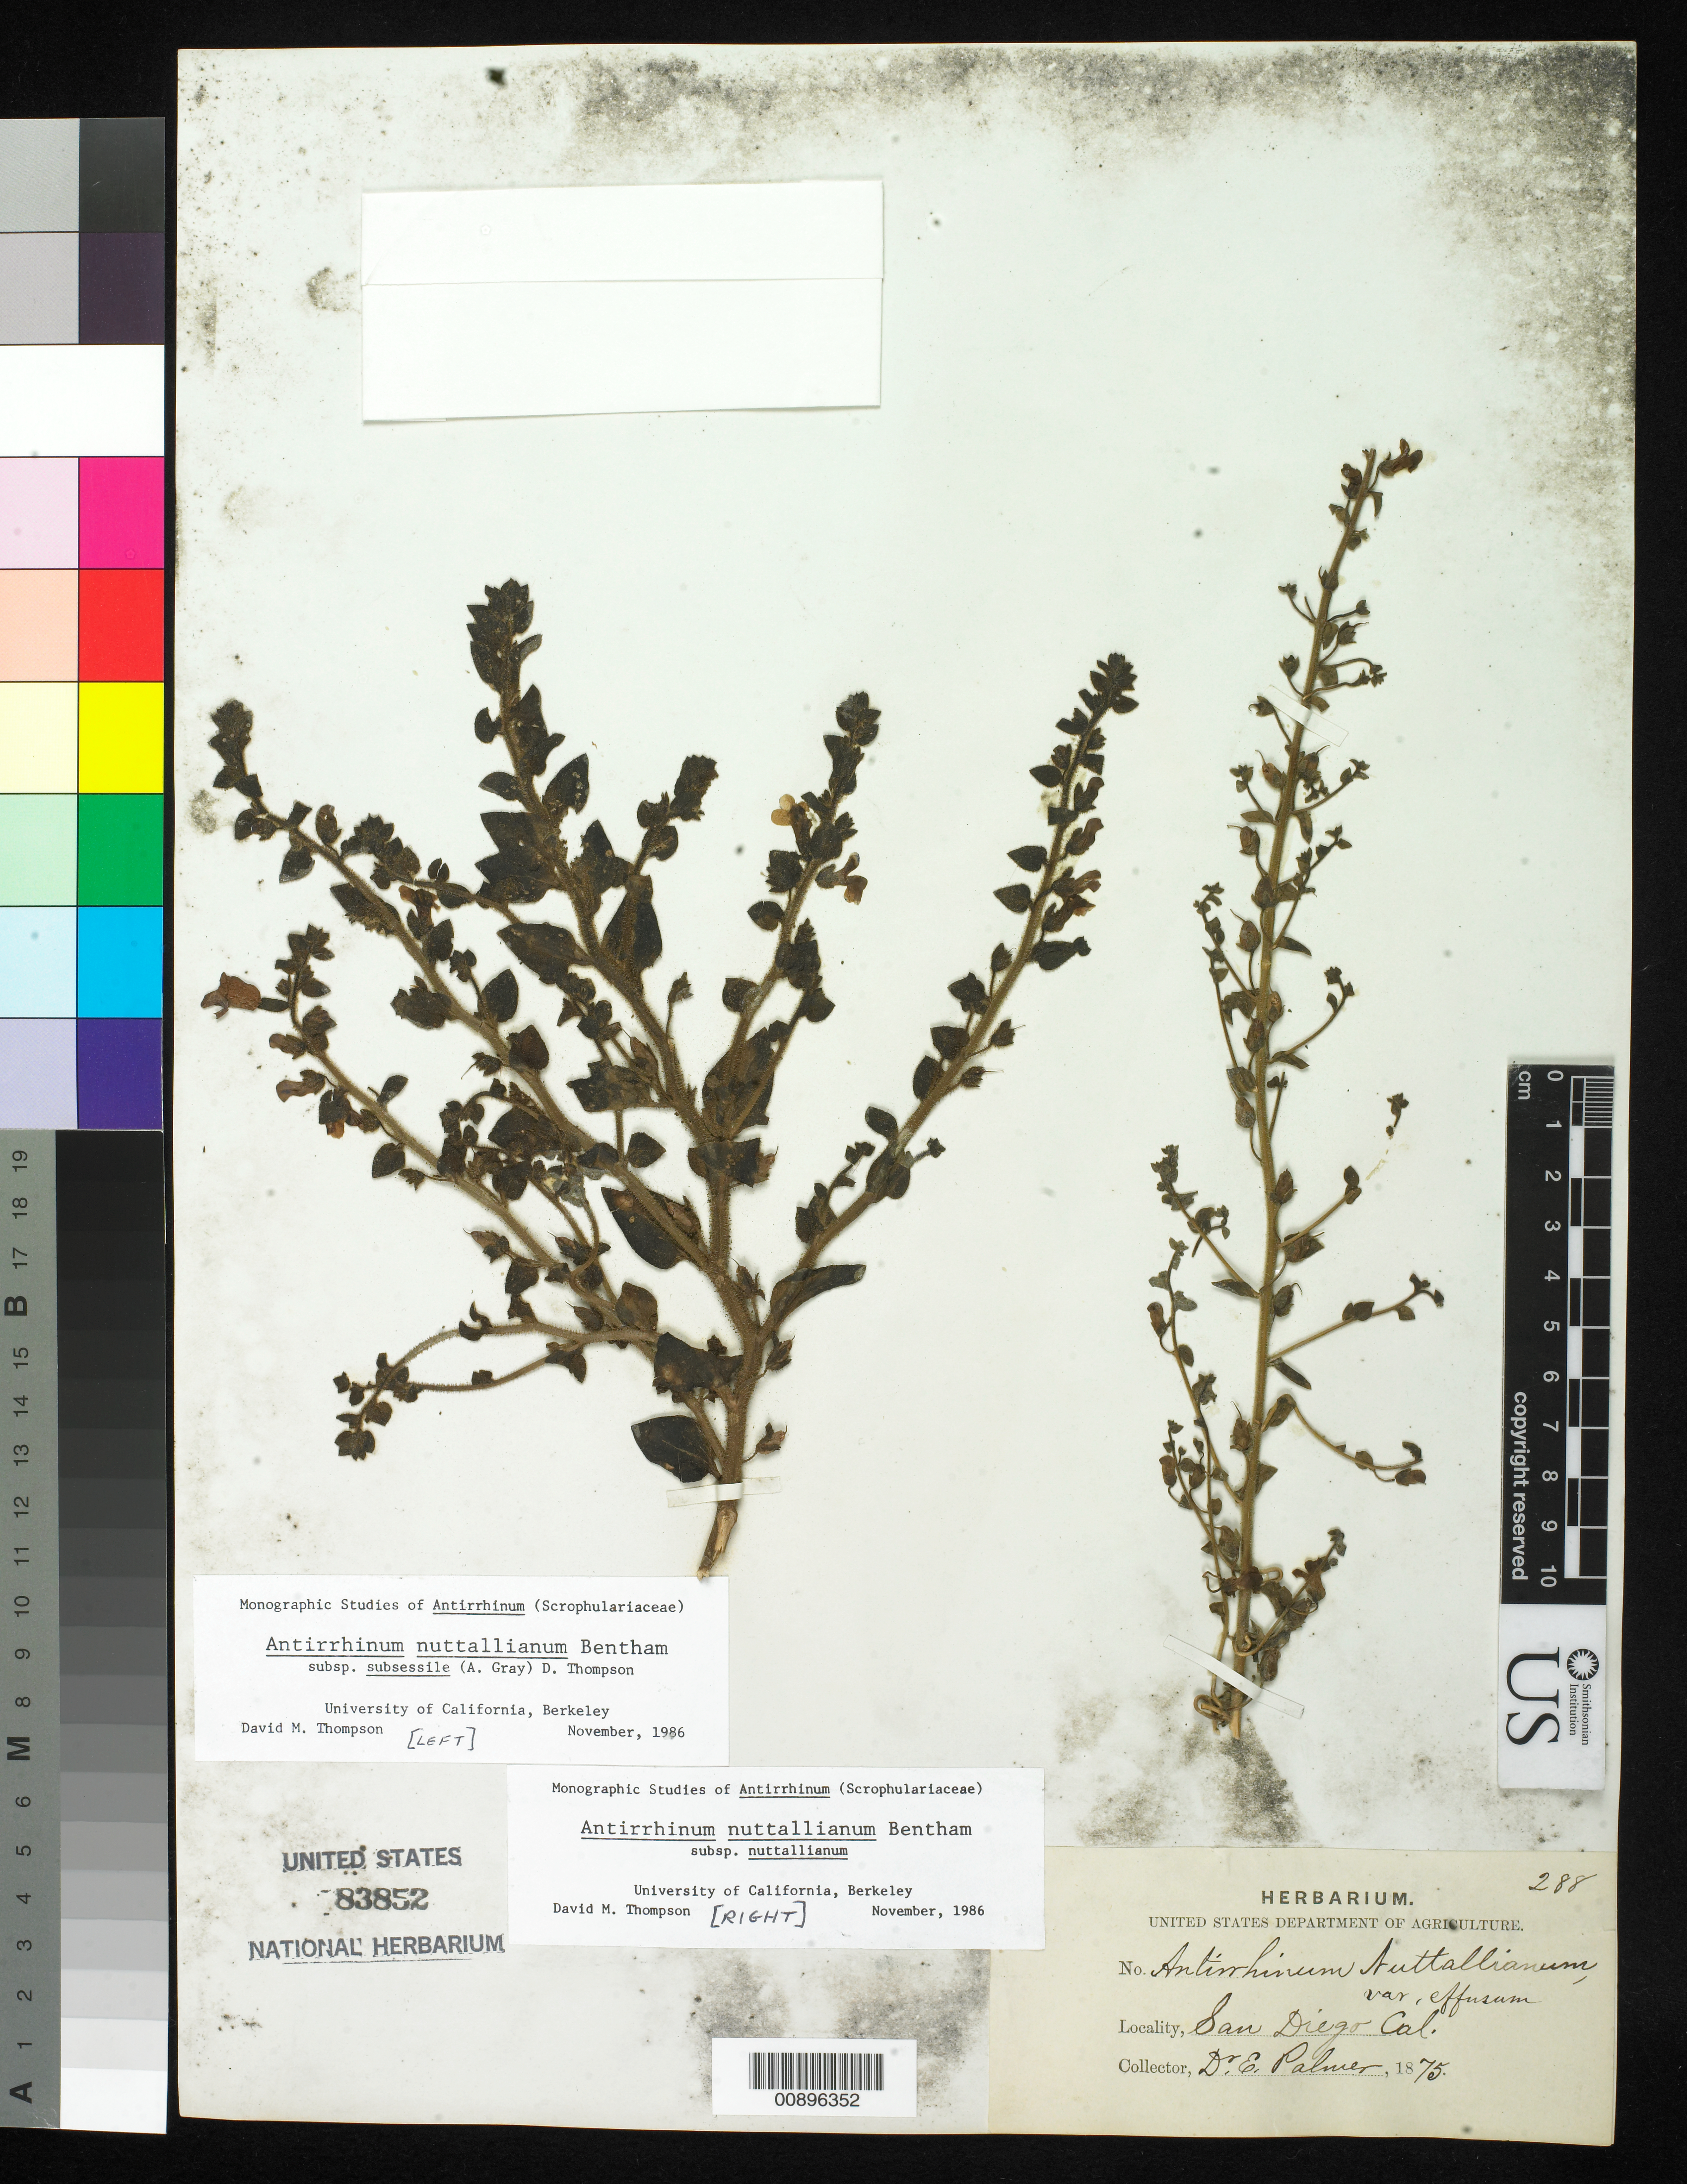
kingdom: Plantae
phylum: Tracheophyta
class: Magnoliopsida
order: Lamiales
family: Plantaginaceae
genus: Sairocarpus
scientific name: Sairocarpus nuttallianus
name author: (Benth.) D.A. Sutton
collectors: E. Palmer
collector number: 288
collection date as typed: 1875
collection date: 1875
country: United States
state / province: California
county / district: San Diego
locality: San Diego, California.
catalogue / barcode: US 83852